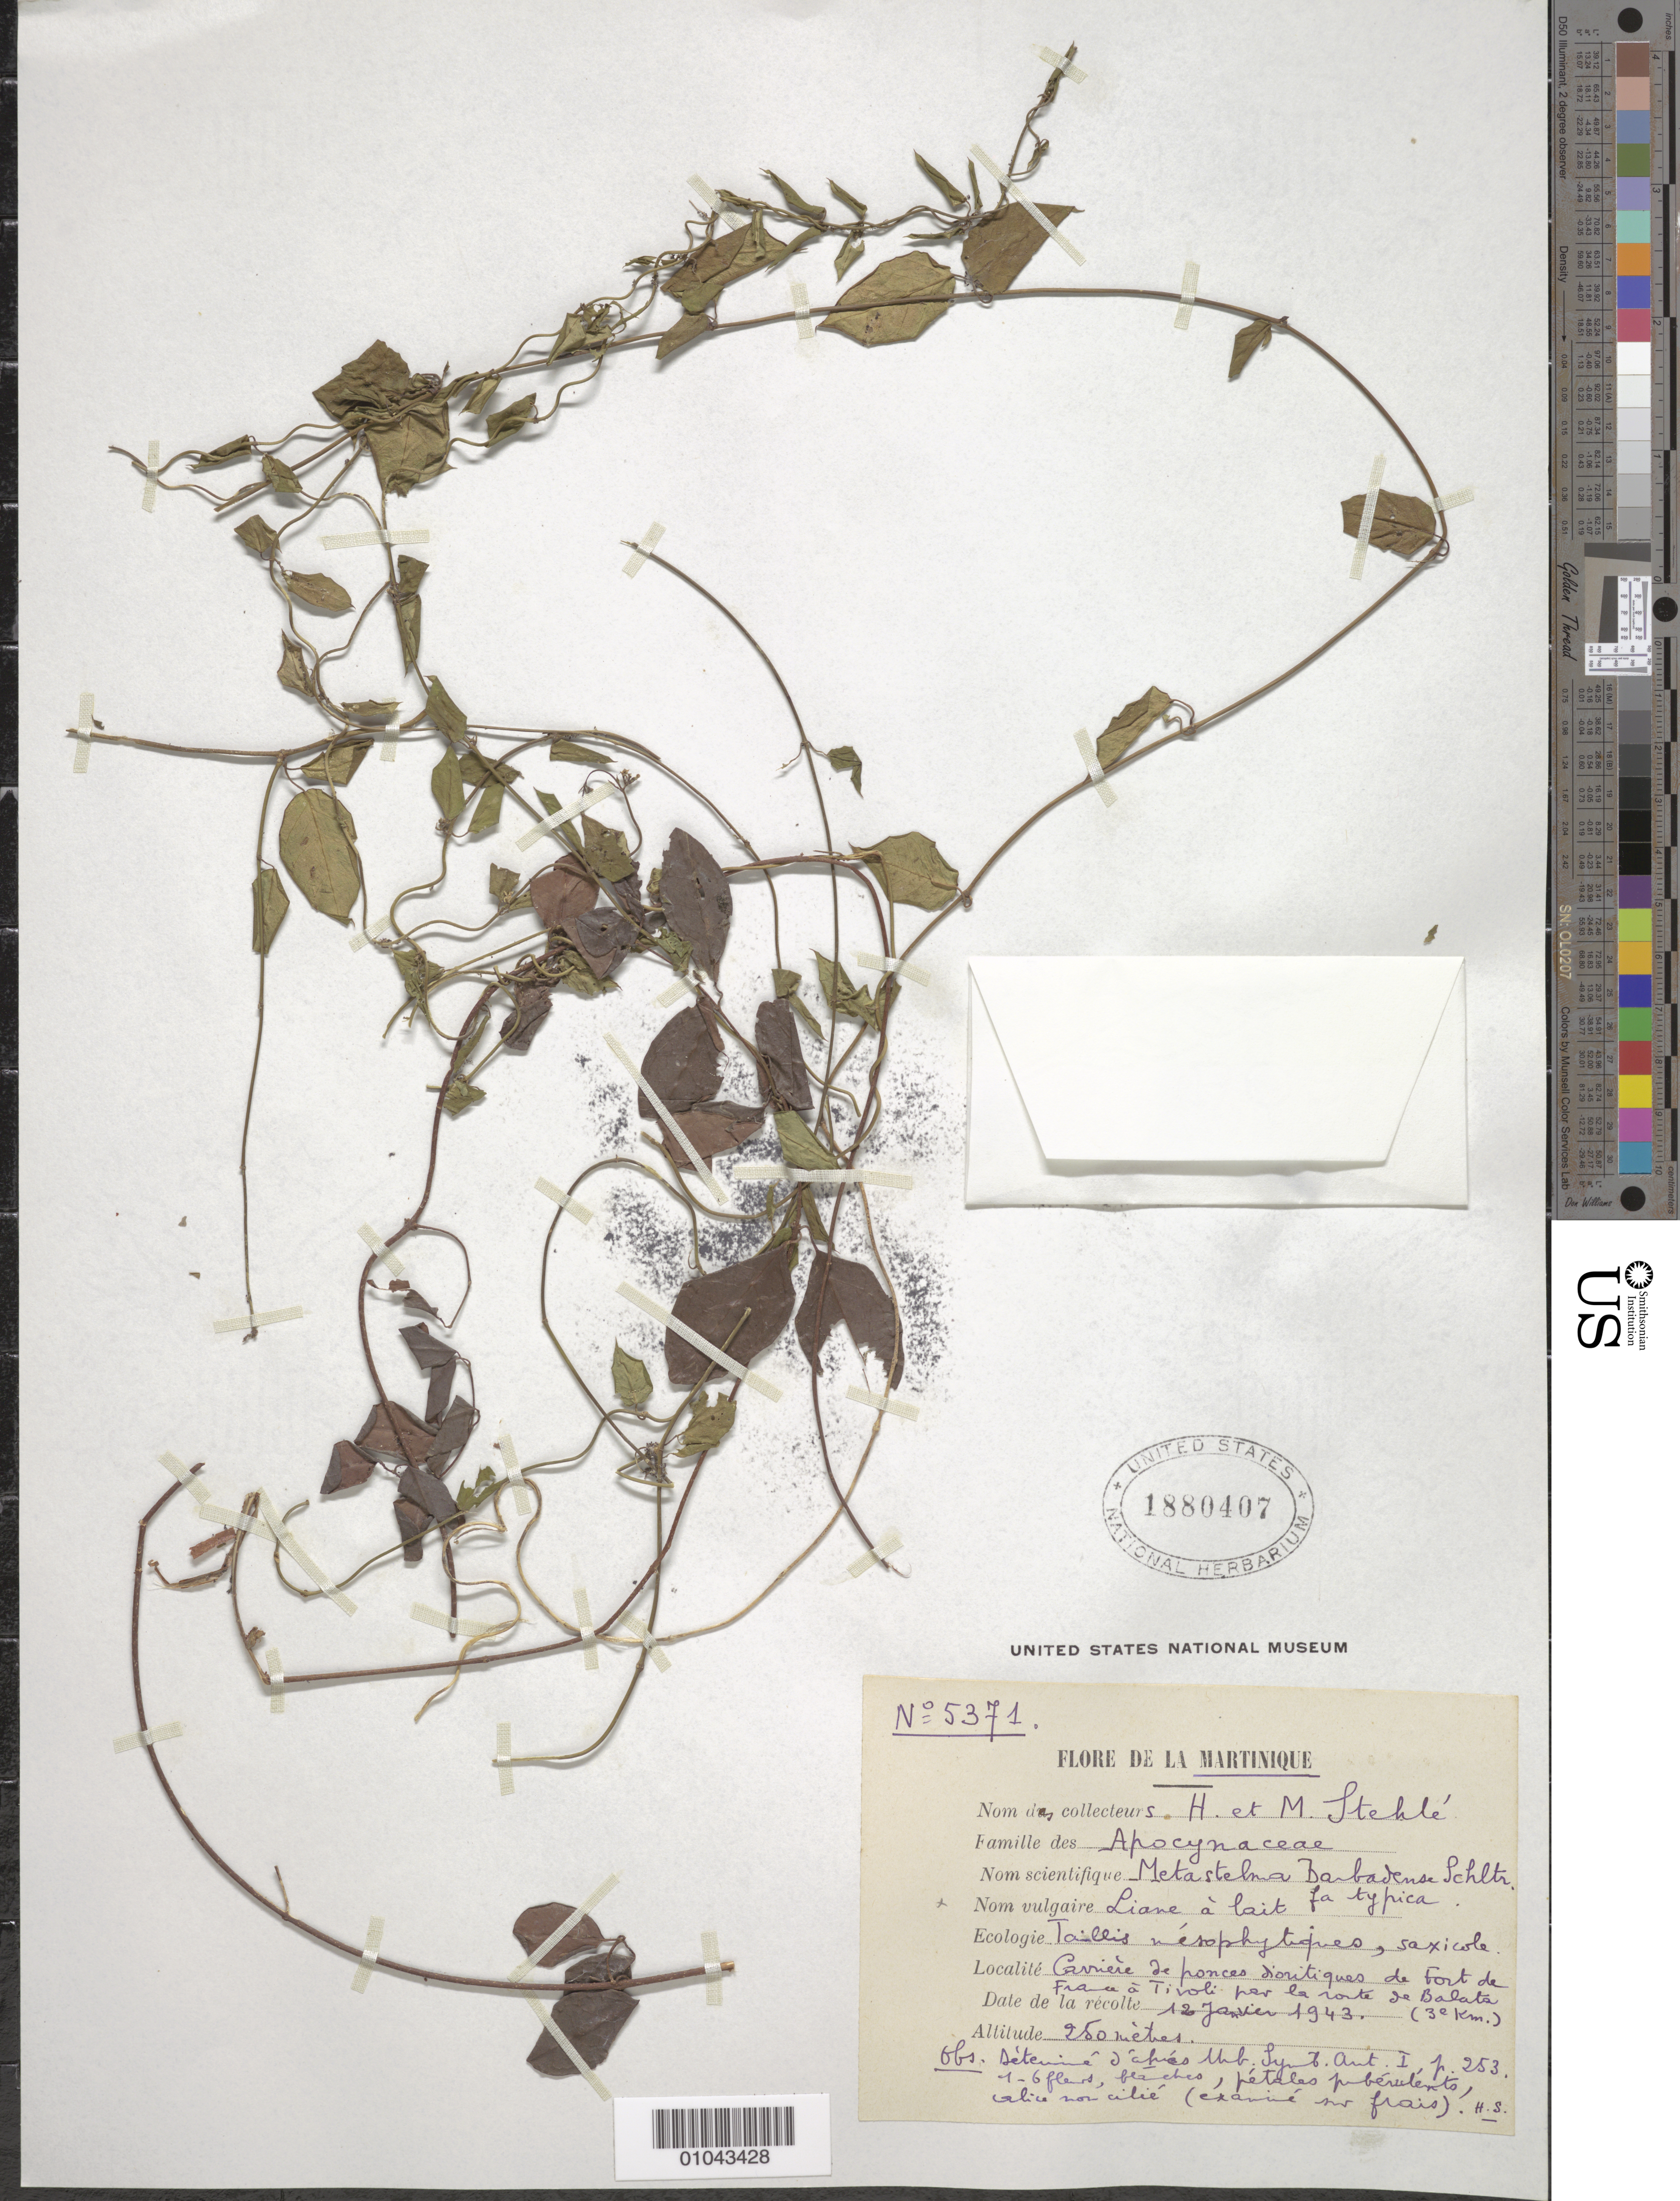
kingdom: Plantae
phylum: Tracheophyta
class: Magnoliopsida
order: Gentianales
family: Apocynaceae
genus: Metastelma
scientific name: Metastelma barbadense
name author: Schltr.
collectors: H. Stehlé & M. Stehlé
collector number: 5371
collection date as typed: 12 Jan 1943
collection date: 1943-01-12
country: Martinique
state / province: Fort-de-France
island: Martinique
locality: Fort de France à Tivoli par la route de Balata (km 3)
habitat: Taillis mésophytiques, saxicole. Cavierè de ponces dioritiques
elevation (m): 250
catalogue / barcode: US 1880407